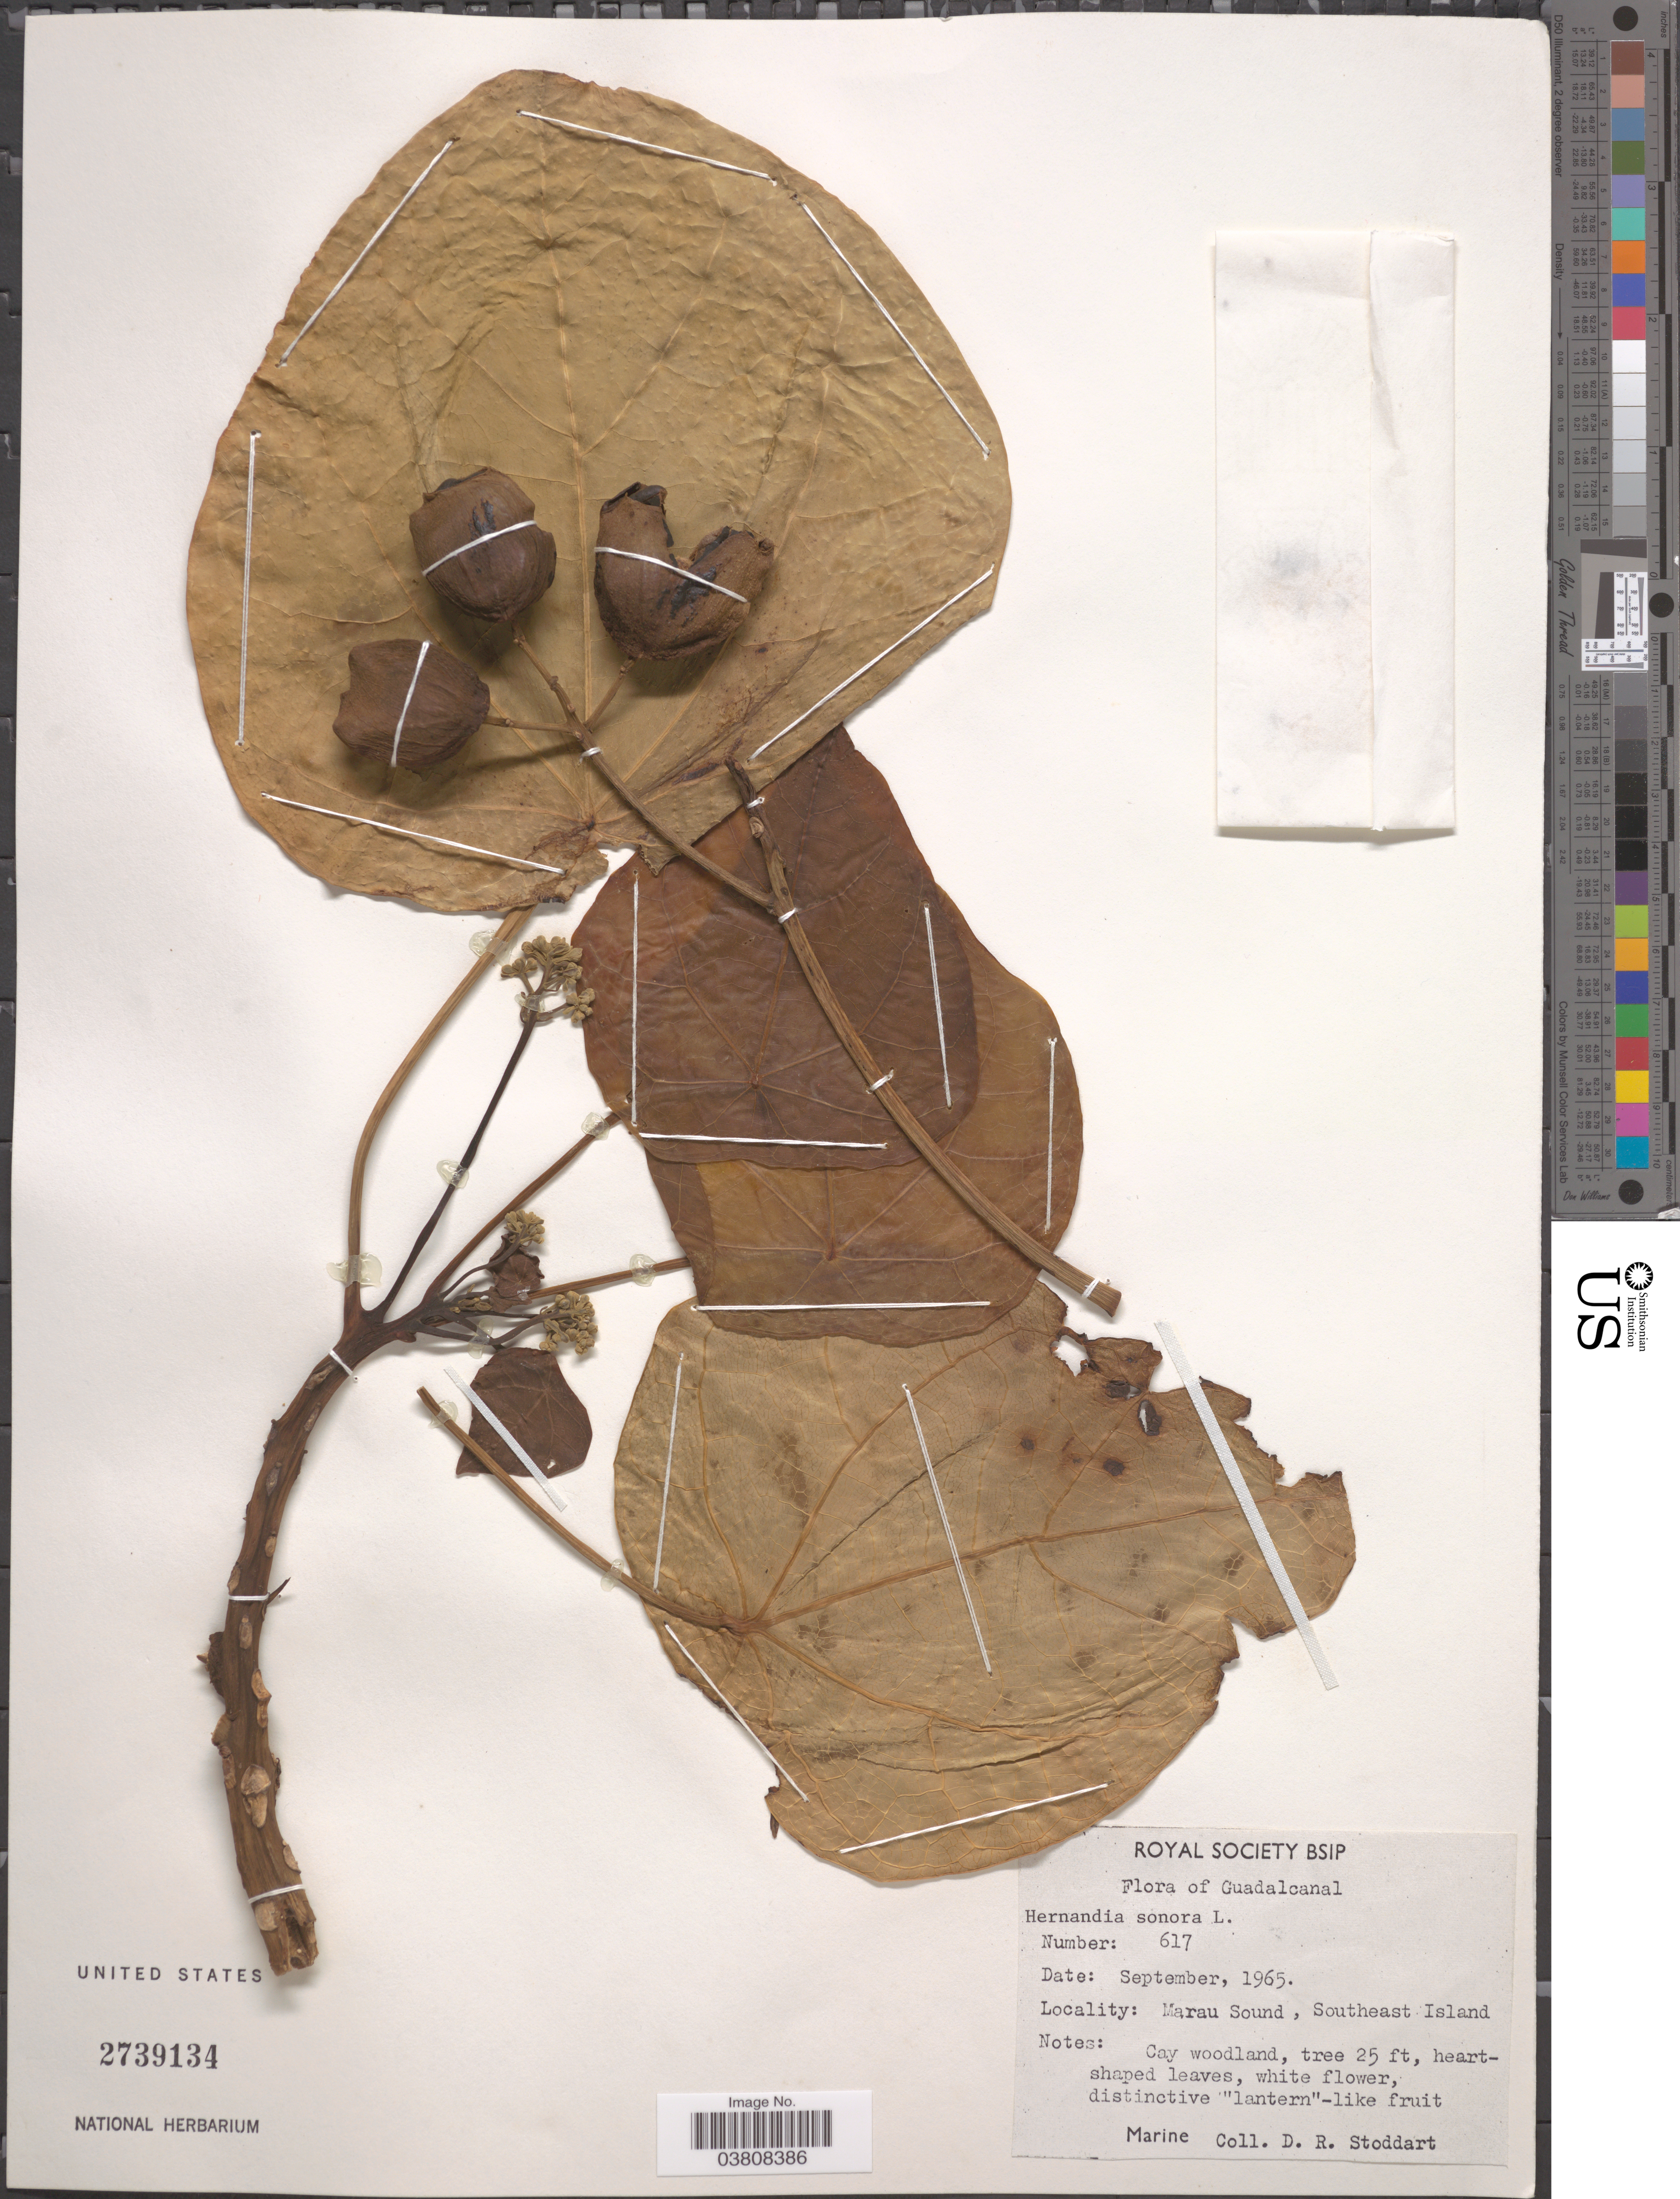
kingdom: Plantae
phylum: Tracheophyta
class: Magnoliopsida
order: Laurales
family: Hernandiaceae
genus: Hernandia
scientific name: Hernandia nymphaeifolia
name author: (C. Presl) Kubitzki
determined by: Strong, Mark T., (BOT), Smithsonian Institution - National Museum of Natural History (UNITED STATES)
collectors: D. R. Stoddart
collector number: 617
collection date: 1965-09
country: Solomon Islands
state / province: Solomon Islands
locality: Guadalcanal. Marau Sound, Southeast Island.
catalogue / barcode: US 2739134